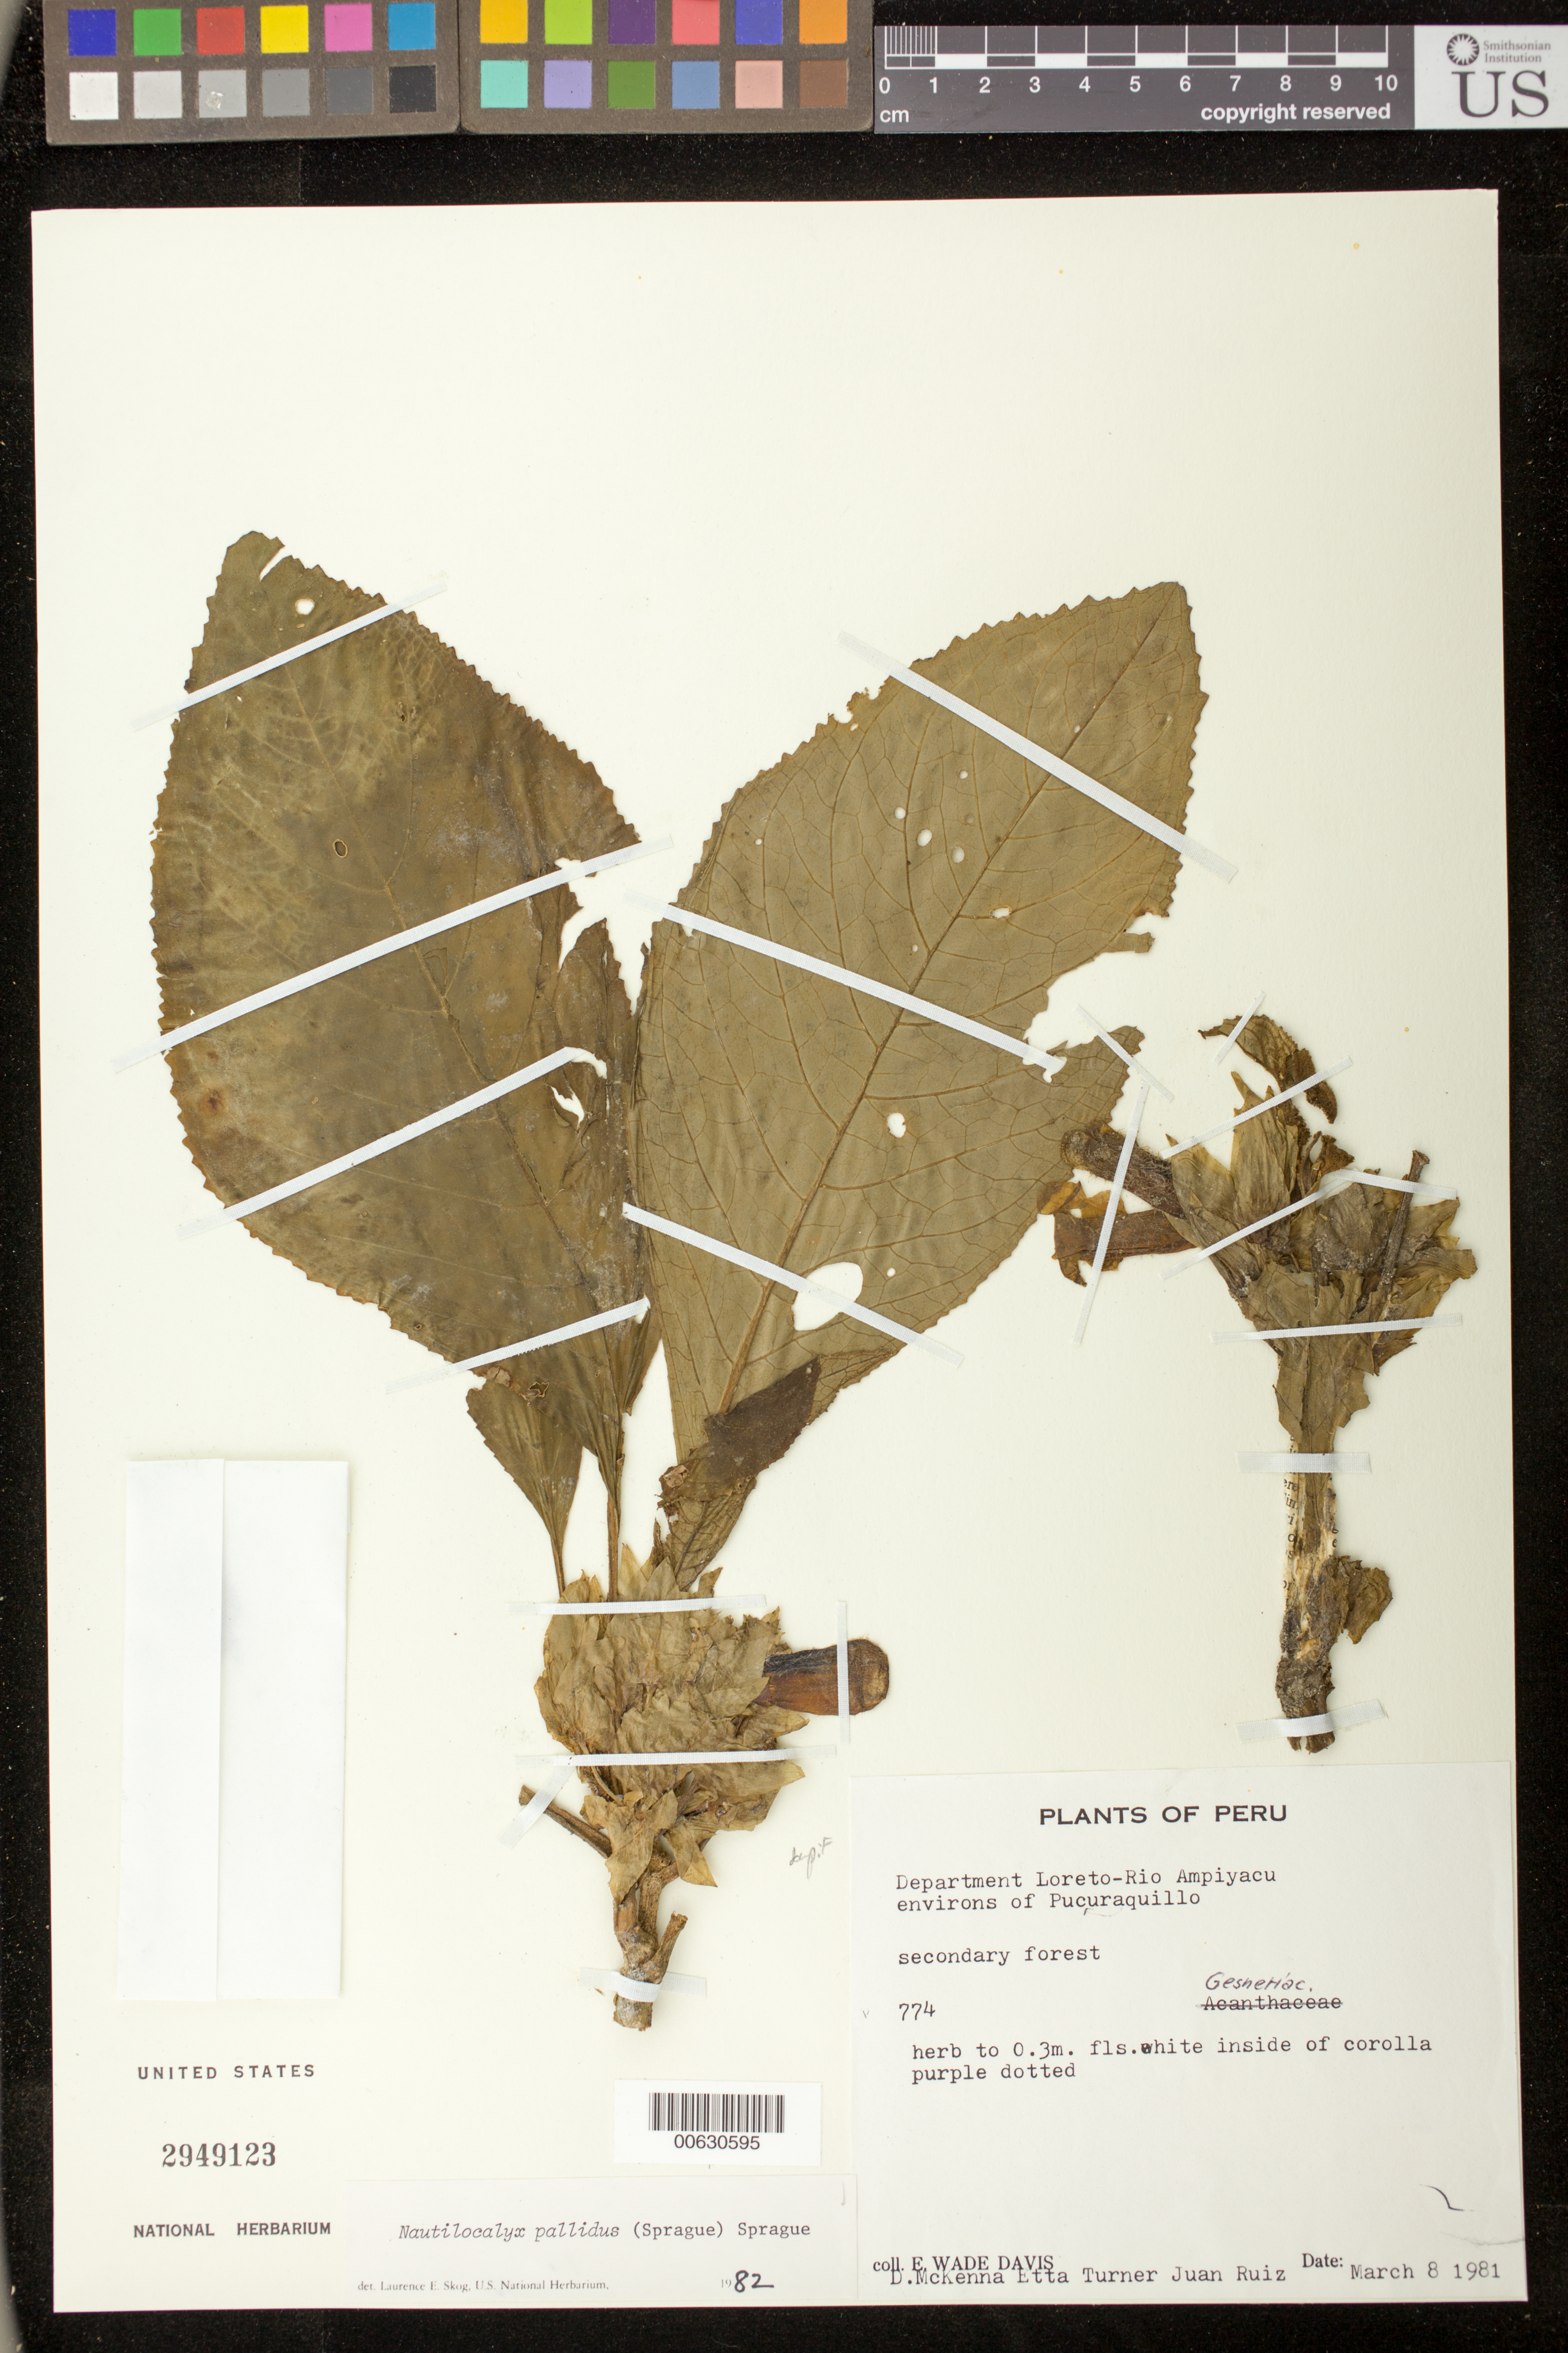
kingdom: Plantae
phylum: Tracheophyta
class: Magnoliopsida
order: Lamiales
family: Gesneriaceae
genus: Nautilocalyx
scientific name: Nautilocalyx pallidus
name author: (Sprague) C. Sprague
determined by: Skog, Laurence E.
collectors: E. W. Davis, D. McKenna, E. Turner & J. Ruiz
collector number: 774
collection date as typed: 08 Mar 1981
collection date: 1981-03-08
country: Peru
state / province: Loreto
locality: Rio Ampiyacu, environs of Pucuraquillo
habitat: Secondary forest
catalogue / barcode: US 2949123